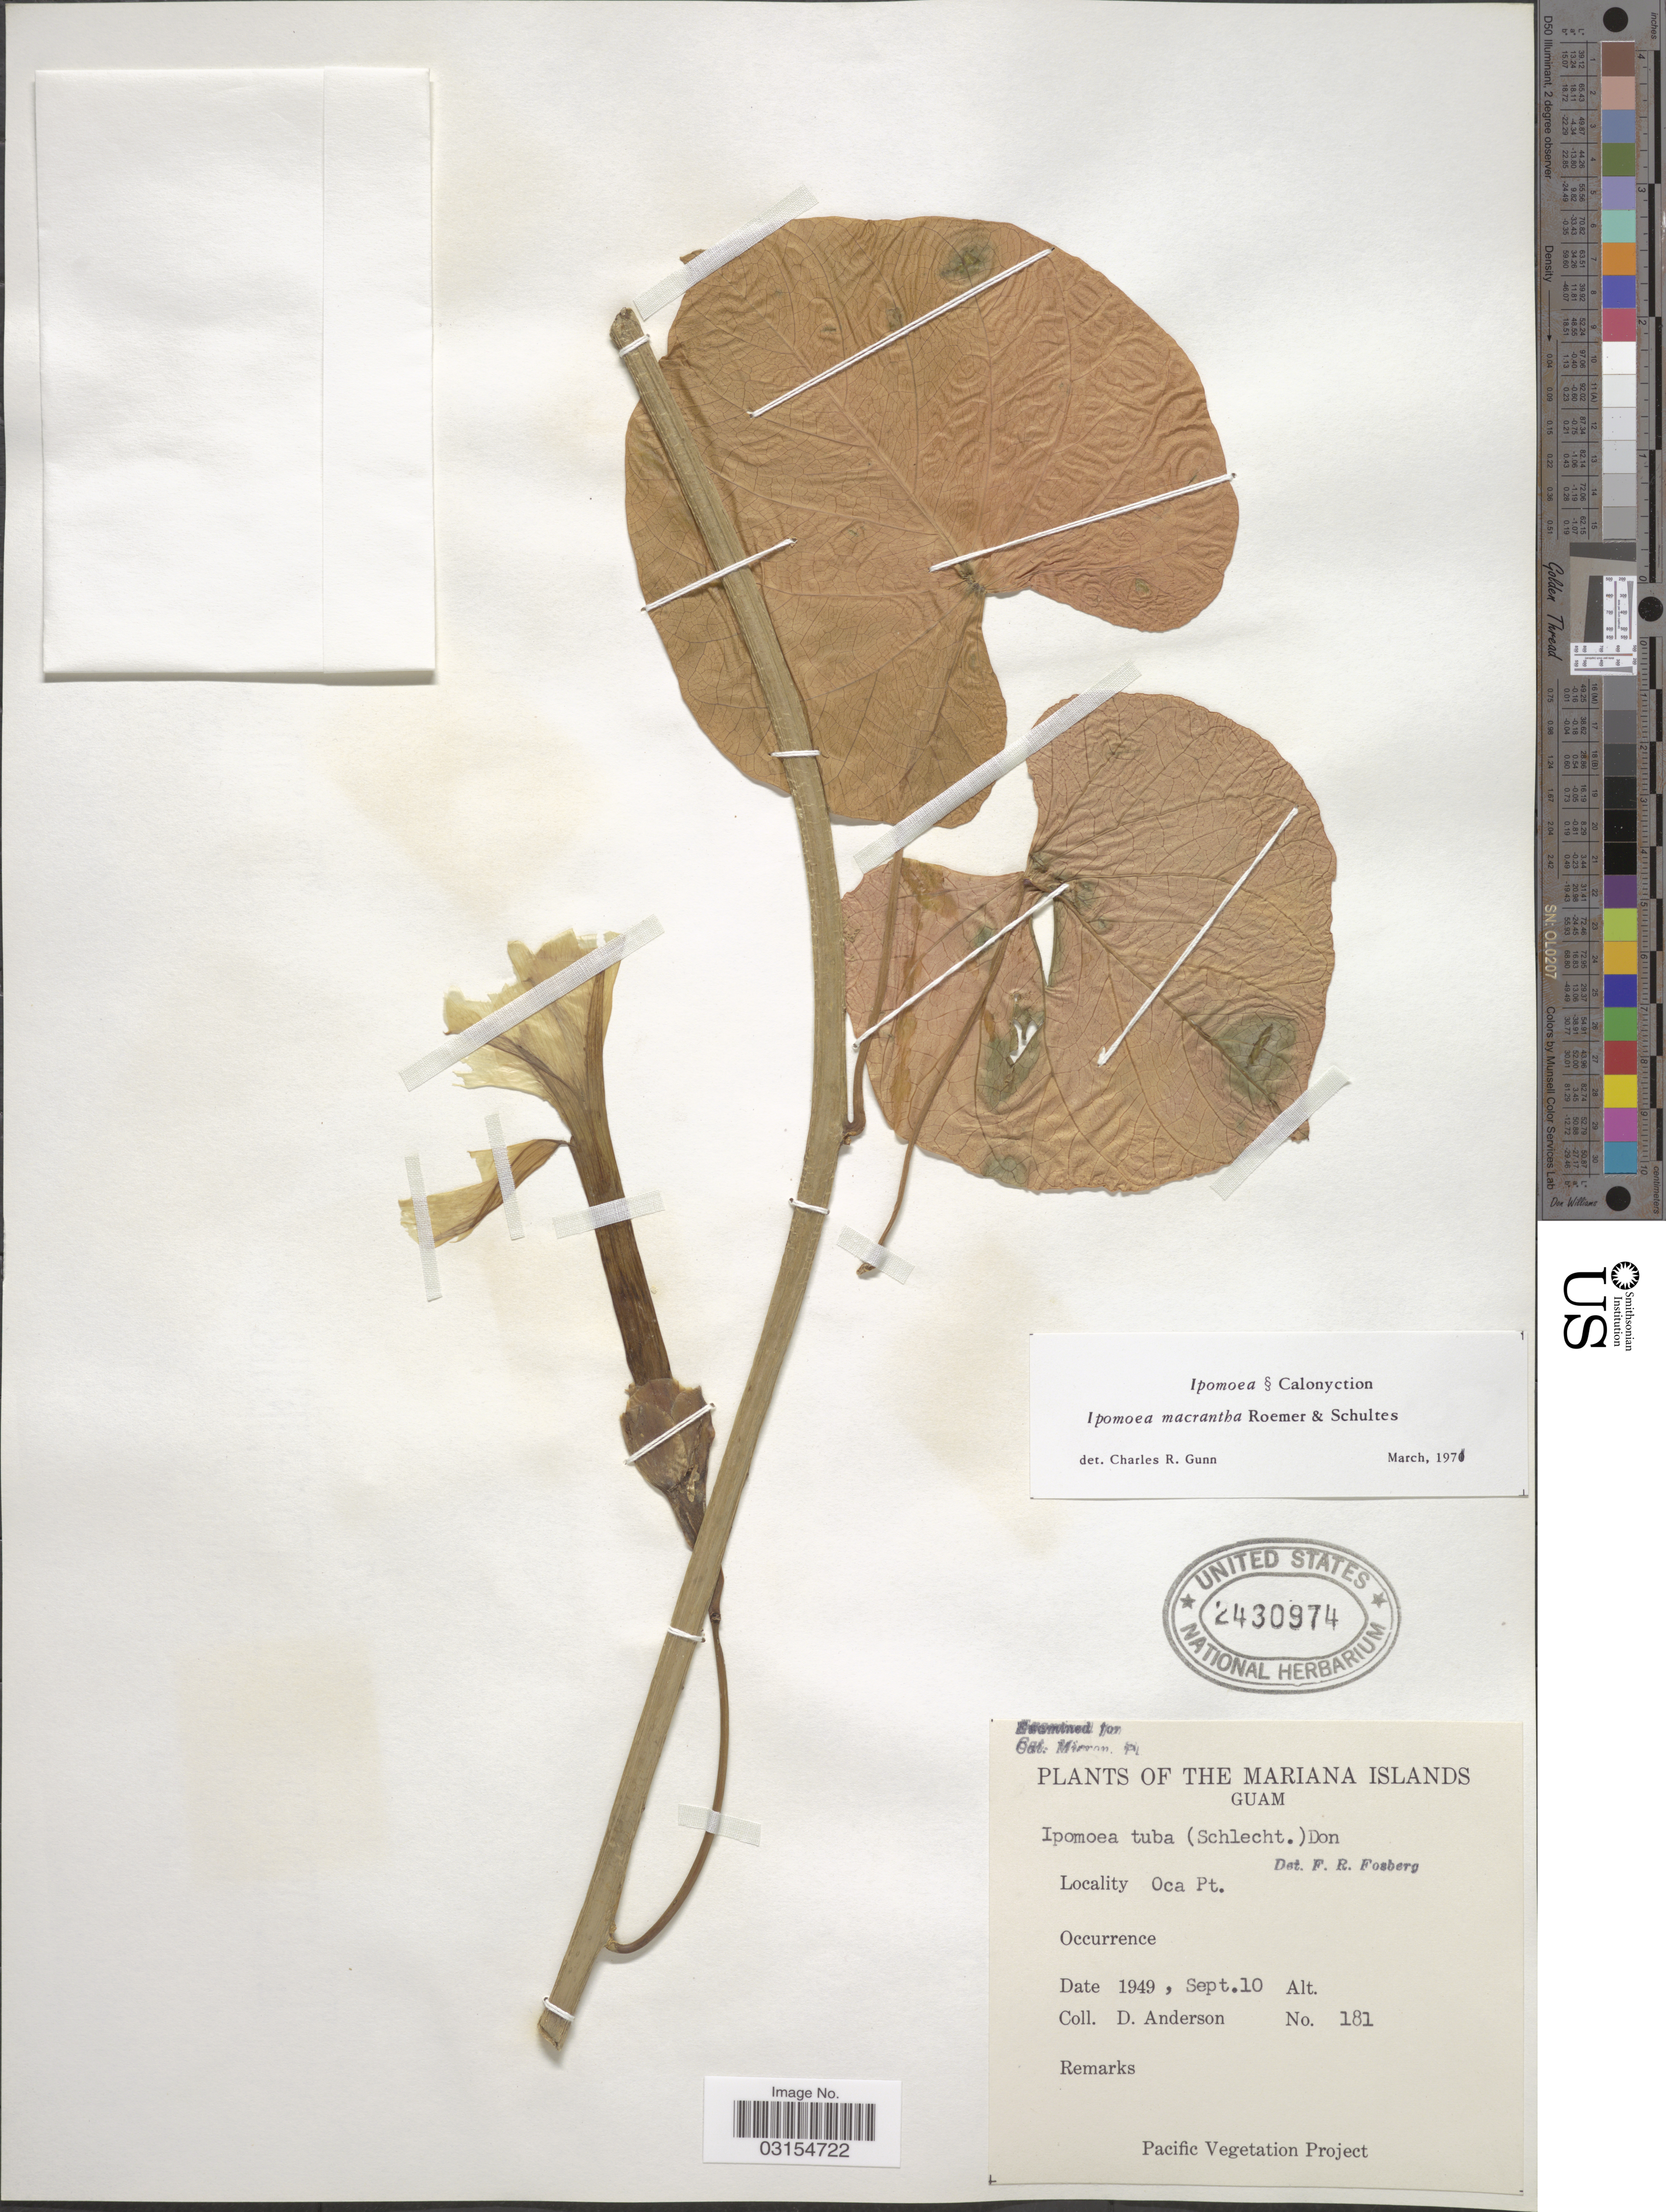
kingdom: Plantae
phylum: Tracheophyta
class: Magnoliopsida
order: Solanales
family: Convolvulaceae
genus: Ipomoea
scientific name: Ipomoea violacea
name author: L.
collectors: D. Anderson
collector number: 181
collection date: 1949-09-10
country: Guam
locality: The Mariana Islands, Oca Pt.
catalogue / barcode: US 2430974